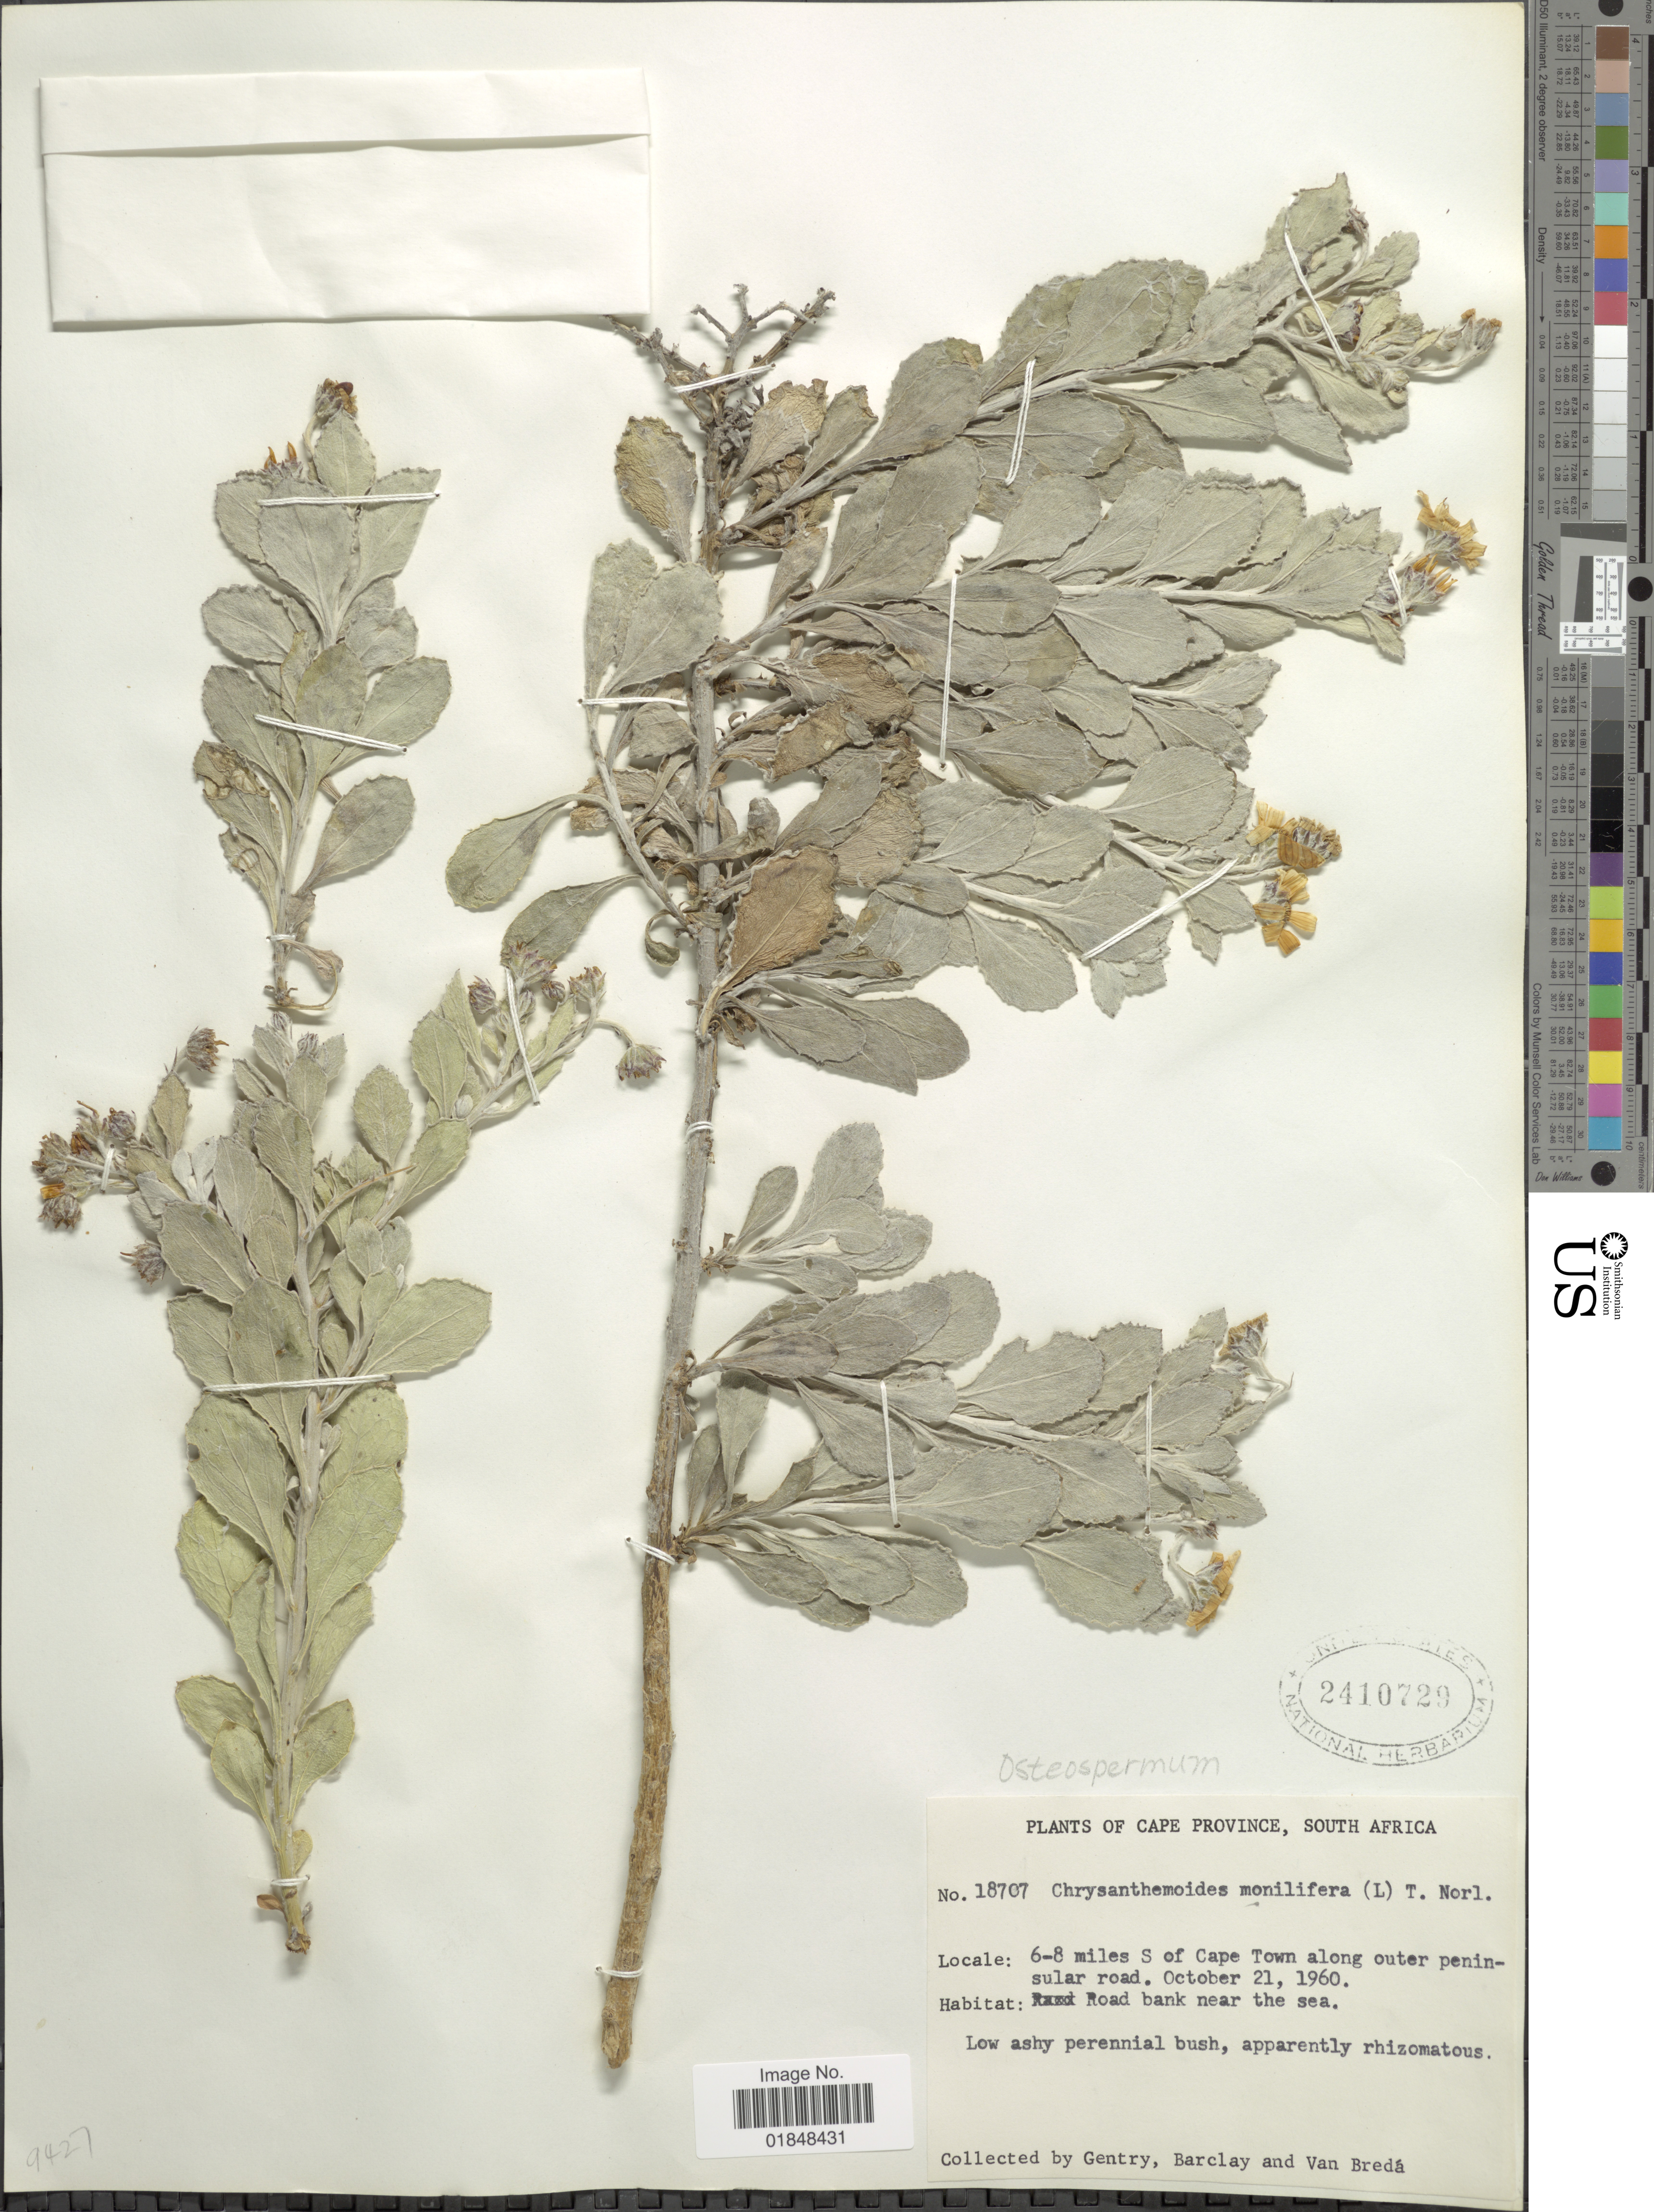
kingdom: Plantae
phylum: Tracheophyta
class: Magnoliopsida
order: Asterales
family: Asteraceae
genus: Chrysanthemoides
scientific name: Chrysanthemoides monilifera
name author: (L.) Norl.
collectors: Gentry, --, -- Barclay & P. Van Breda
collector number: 18707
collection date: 1960-10-21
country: South Africa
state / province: Western Cape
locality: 6-8 miles S of Cape Town along outer peninsular road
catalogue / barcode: US 2410729